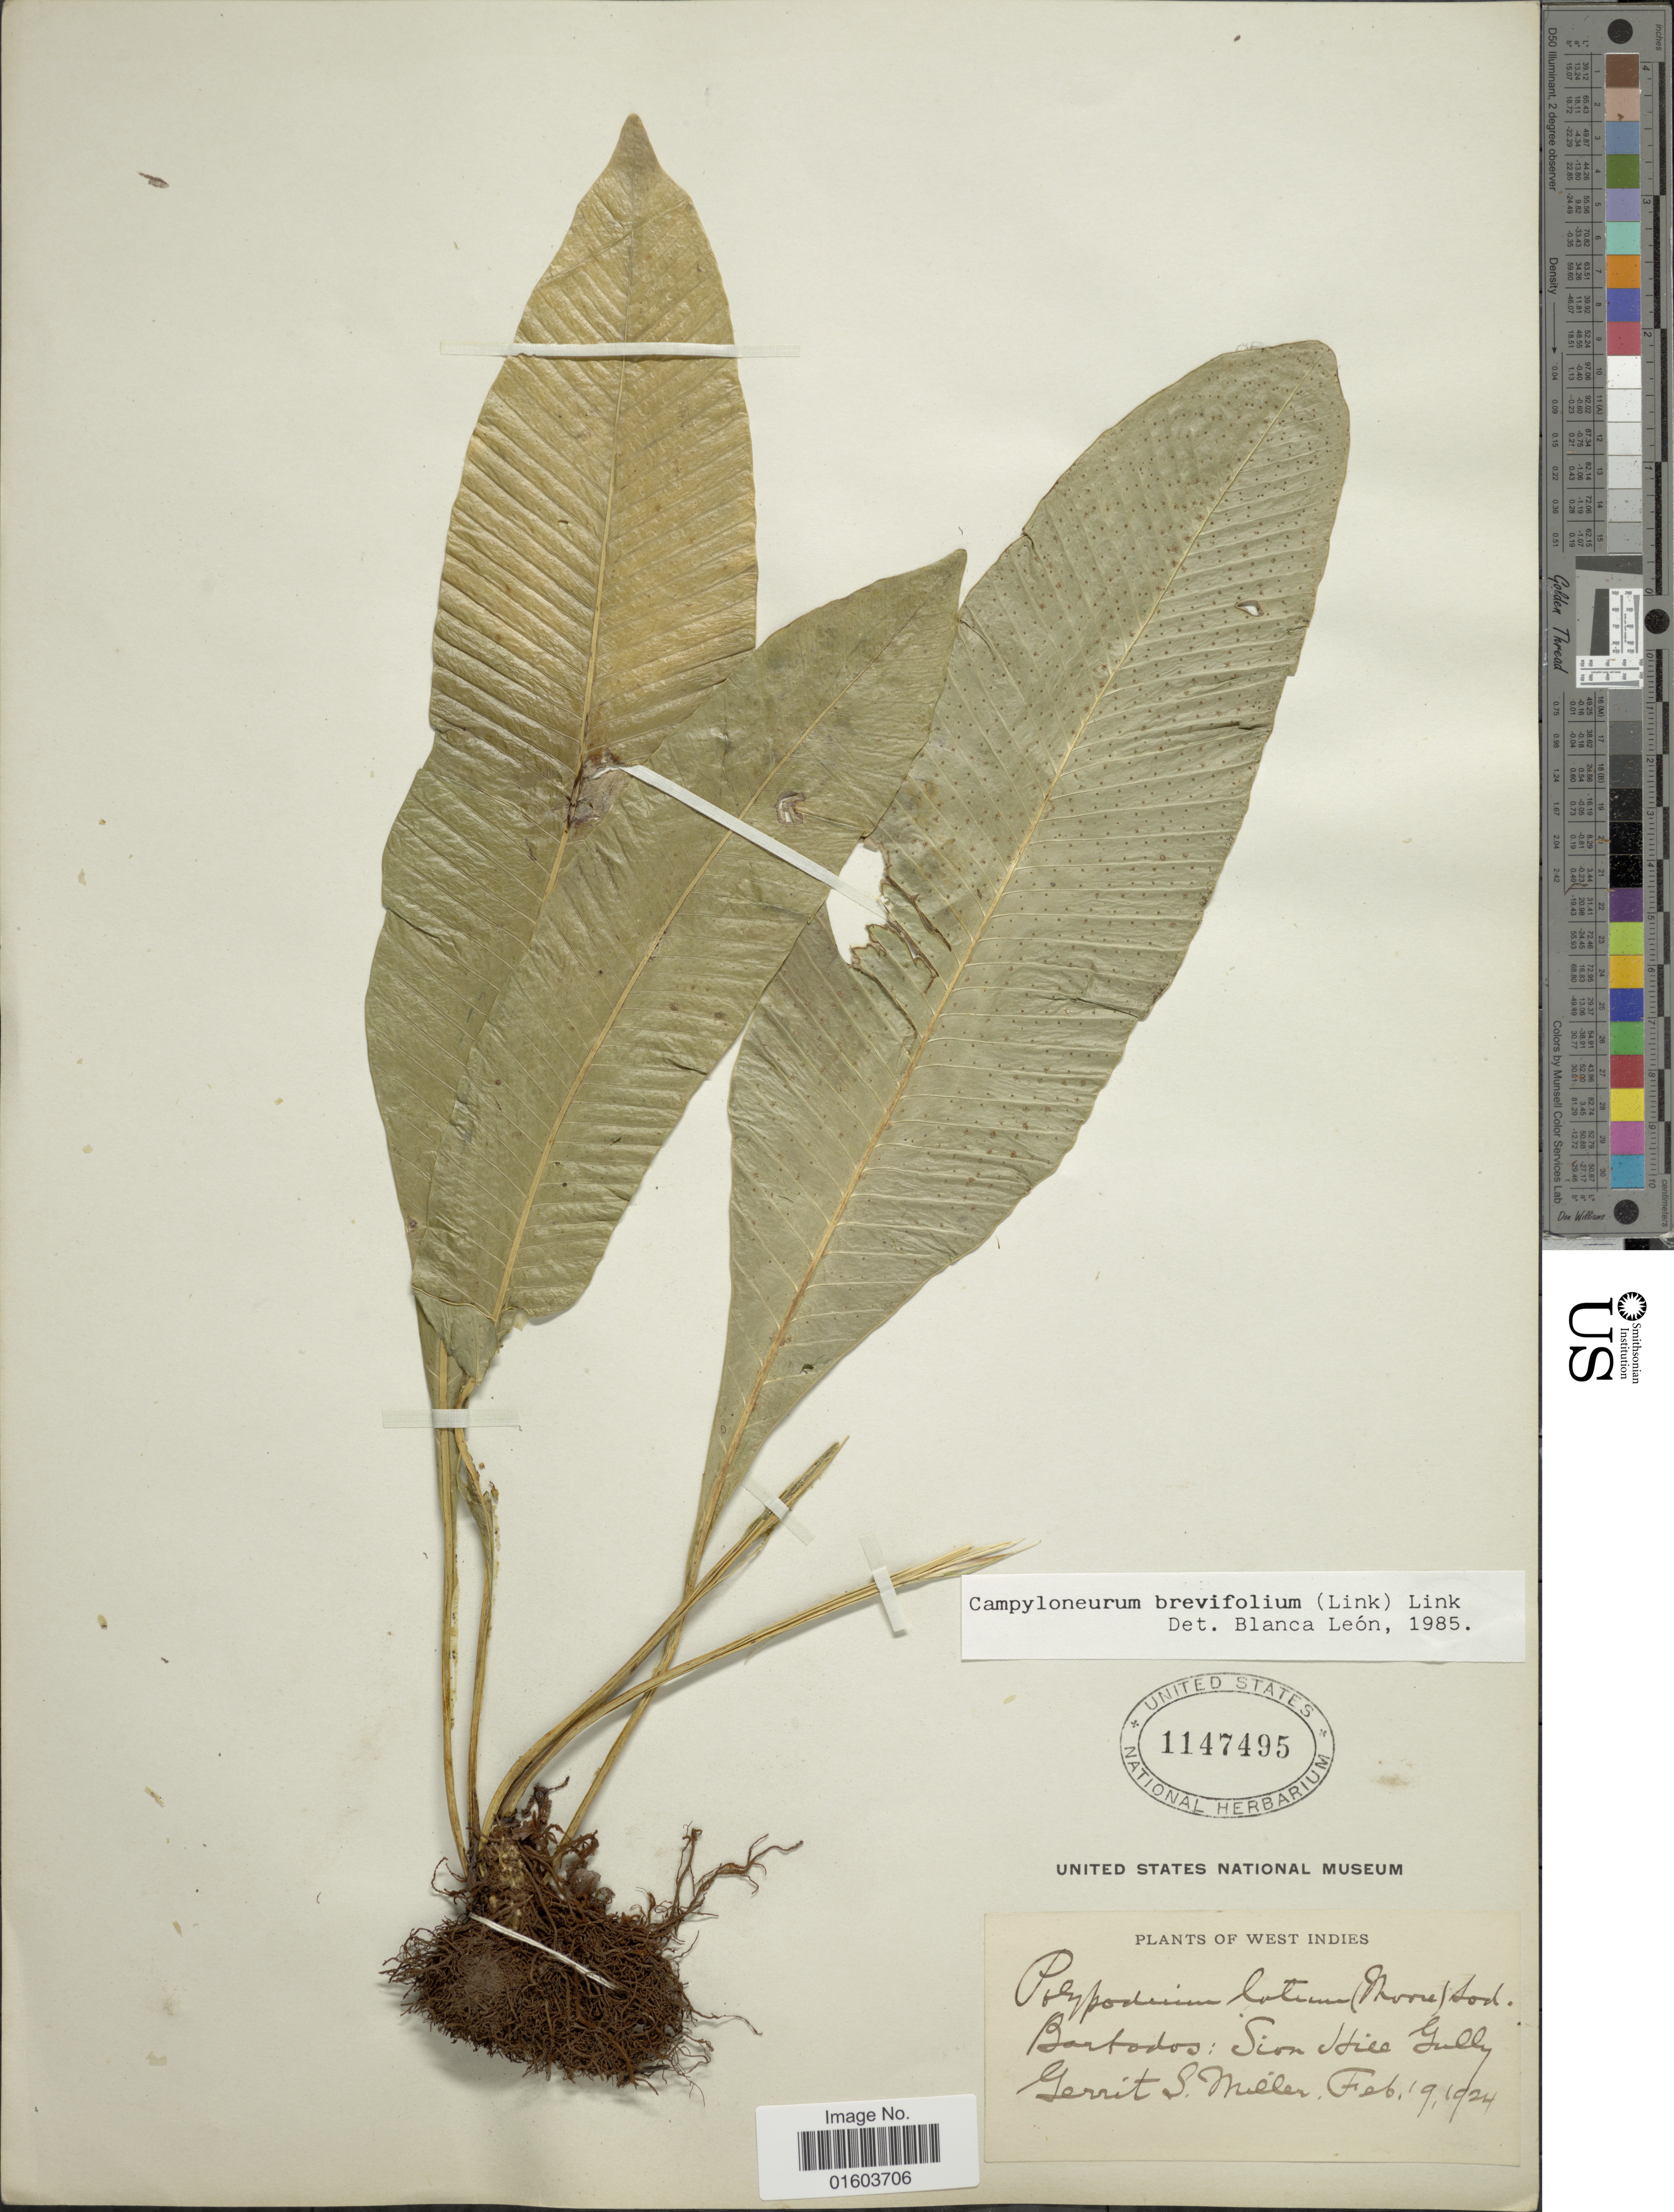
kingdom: Plantae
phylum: Tracheophyta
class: Polypodiopsida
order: Polypodiales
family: Polypodiaceae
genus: Campyloneurum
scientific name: Campyloneurum phyllitidis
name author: (L.) C. Presl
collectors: G. S. Miller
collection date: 1924-02-19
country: Barbados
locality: West Indies, Barbados: Sion Hill Gully.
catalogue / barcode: US 1147495